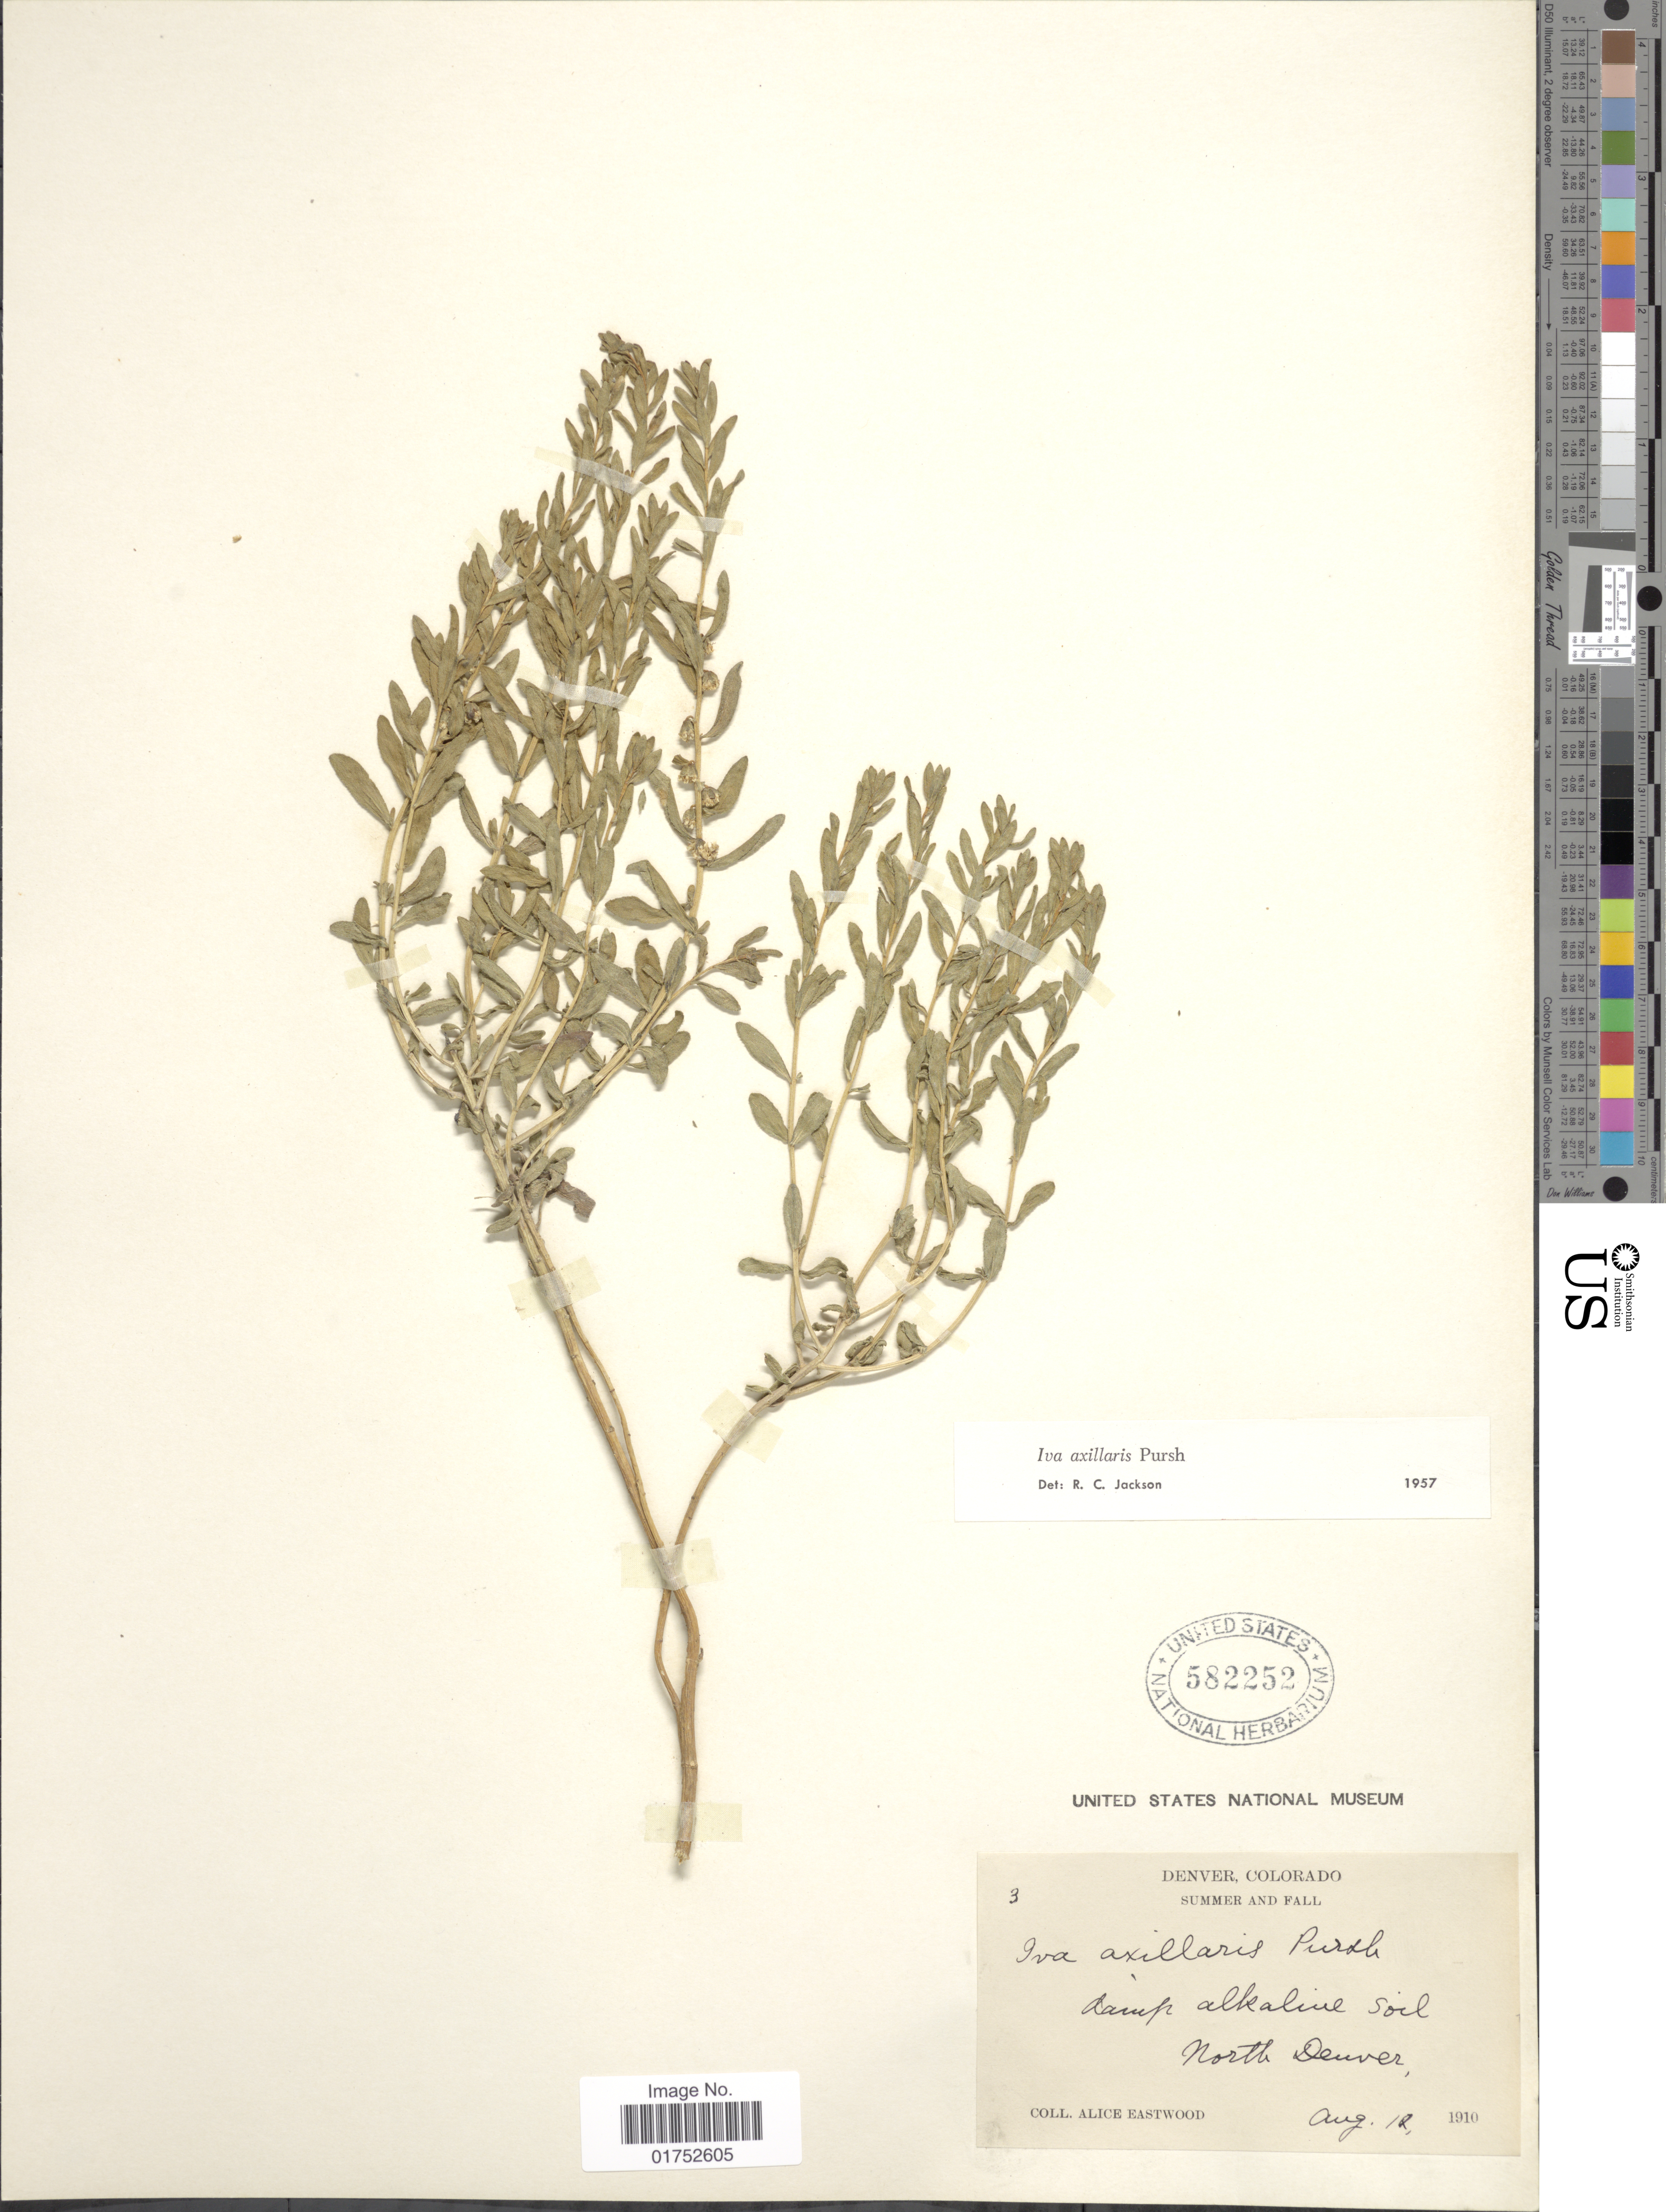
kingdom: Plantae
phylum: Tracheophyta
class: Magnoliopsida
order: Asterales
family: Asteraceae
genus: Iva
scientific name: Iva axillaris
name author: Pursh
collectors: A. Eastwood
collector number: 3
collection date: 1910-08-12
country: United States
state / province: Colorado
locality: Denver, North Denver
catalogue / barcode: US 582252